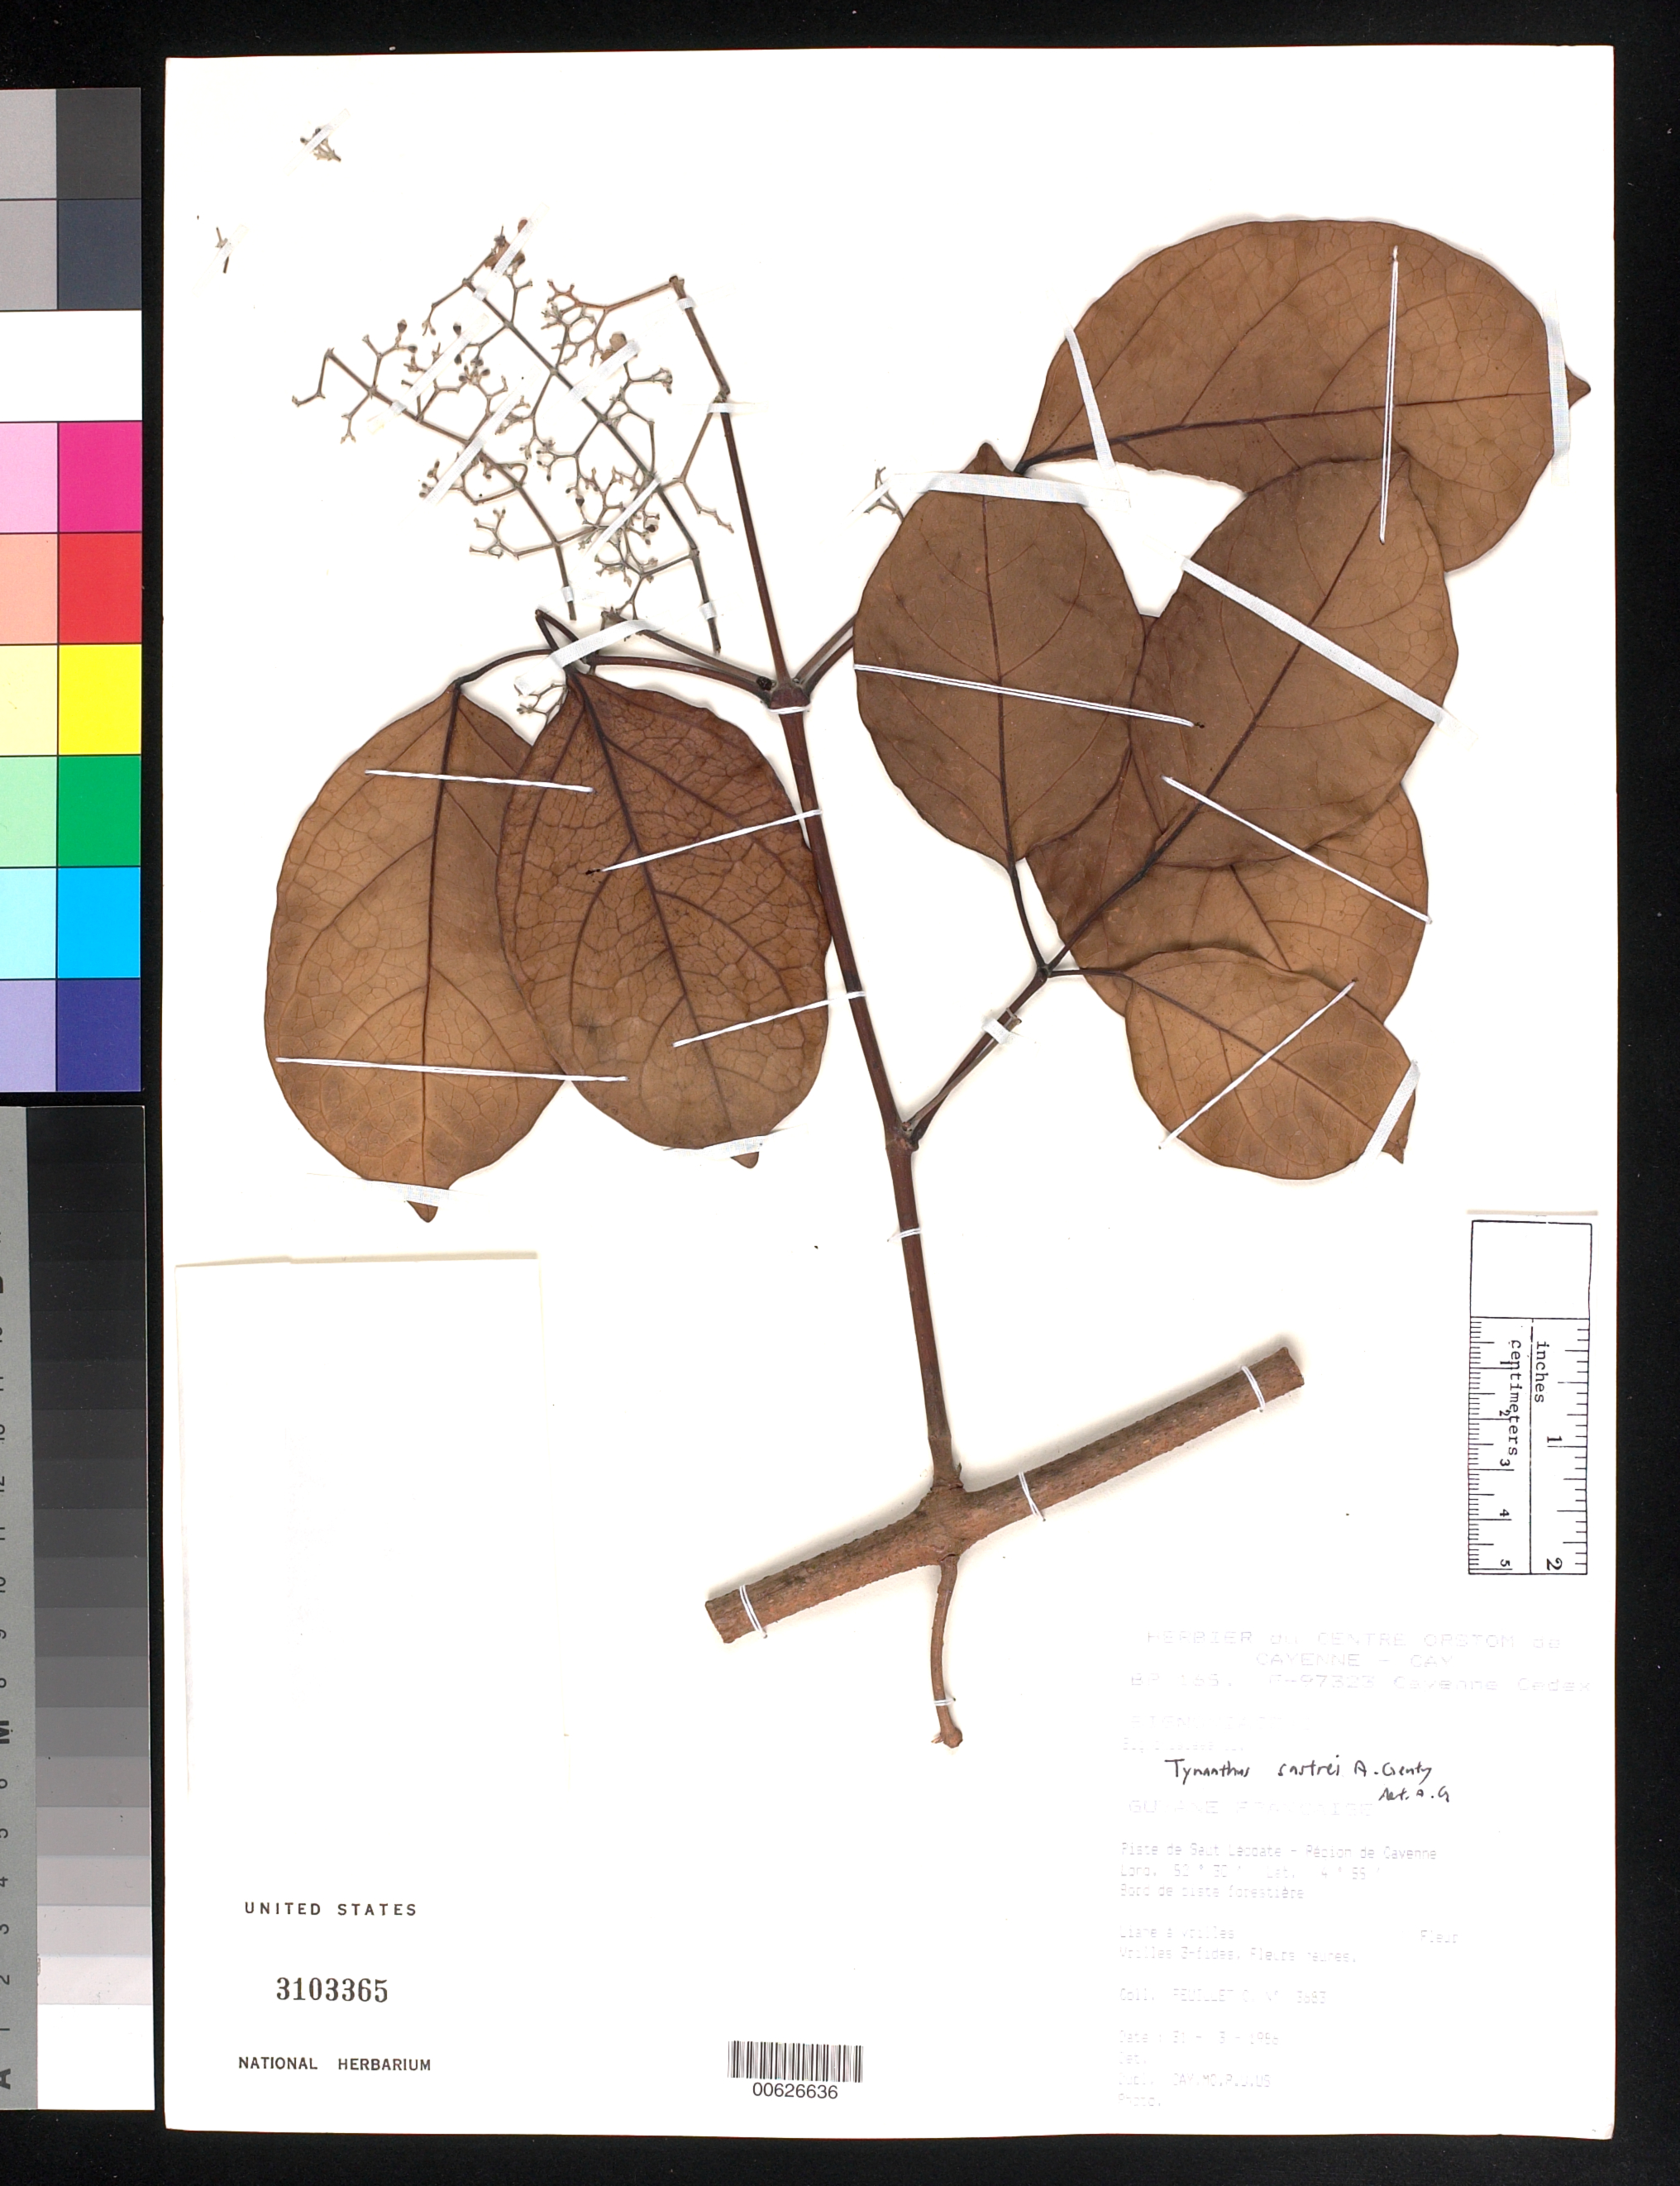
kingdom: Plantae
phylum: Tracheophyta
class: Magnoliopsida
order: Lamiales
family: Bignoniaceae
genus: Tynanthus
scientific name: Tynanthus sastrei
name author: A.H. Gentry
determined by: Gentry, A. H.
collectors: C. Feuillet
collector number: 3683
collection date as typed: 31-Mar-86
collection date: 1986-03-31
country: French Guiana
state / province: Cayenne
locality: Cayenne, vic., Piste Forestière de Saut Léodate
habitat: Non-flooded moist forest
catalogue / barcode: US 3103365